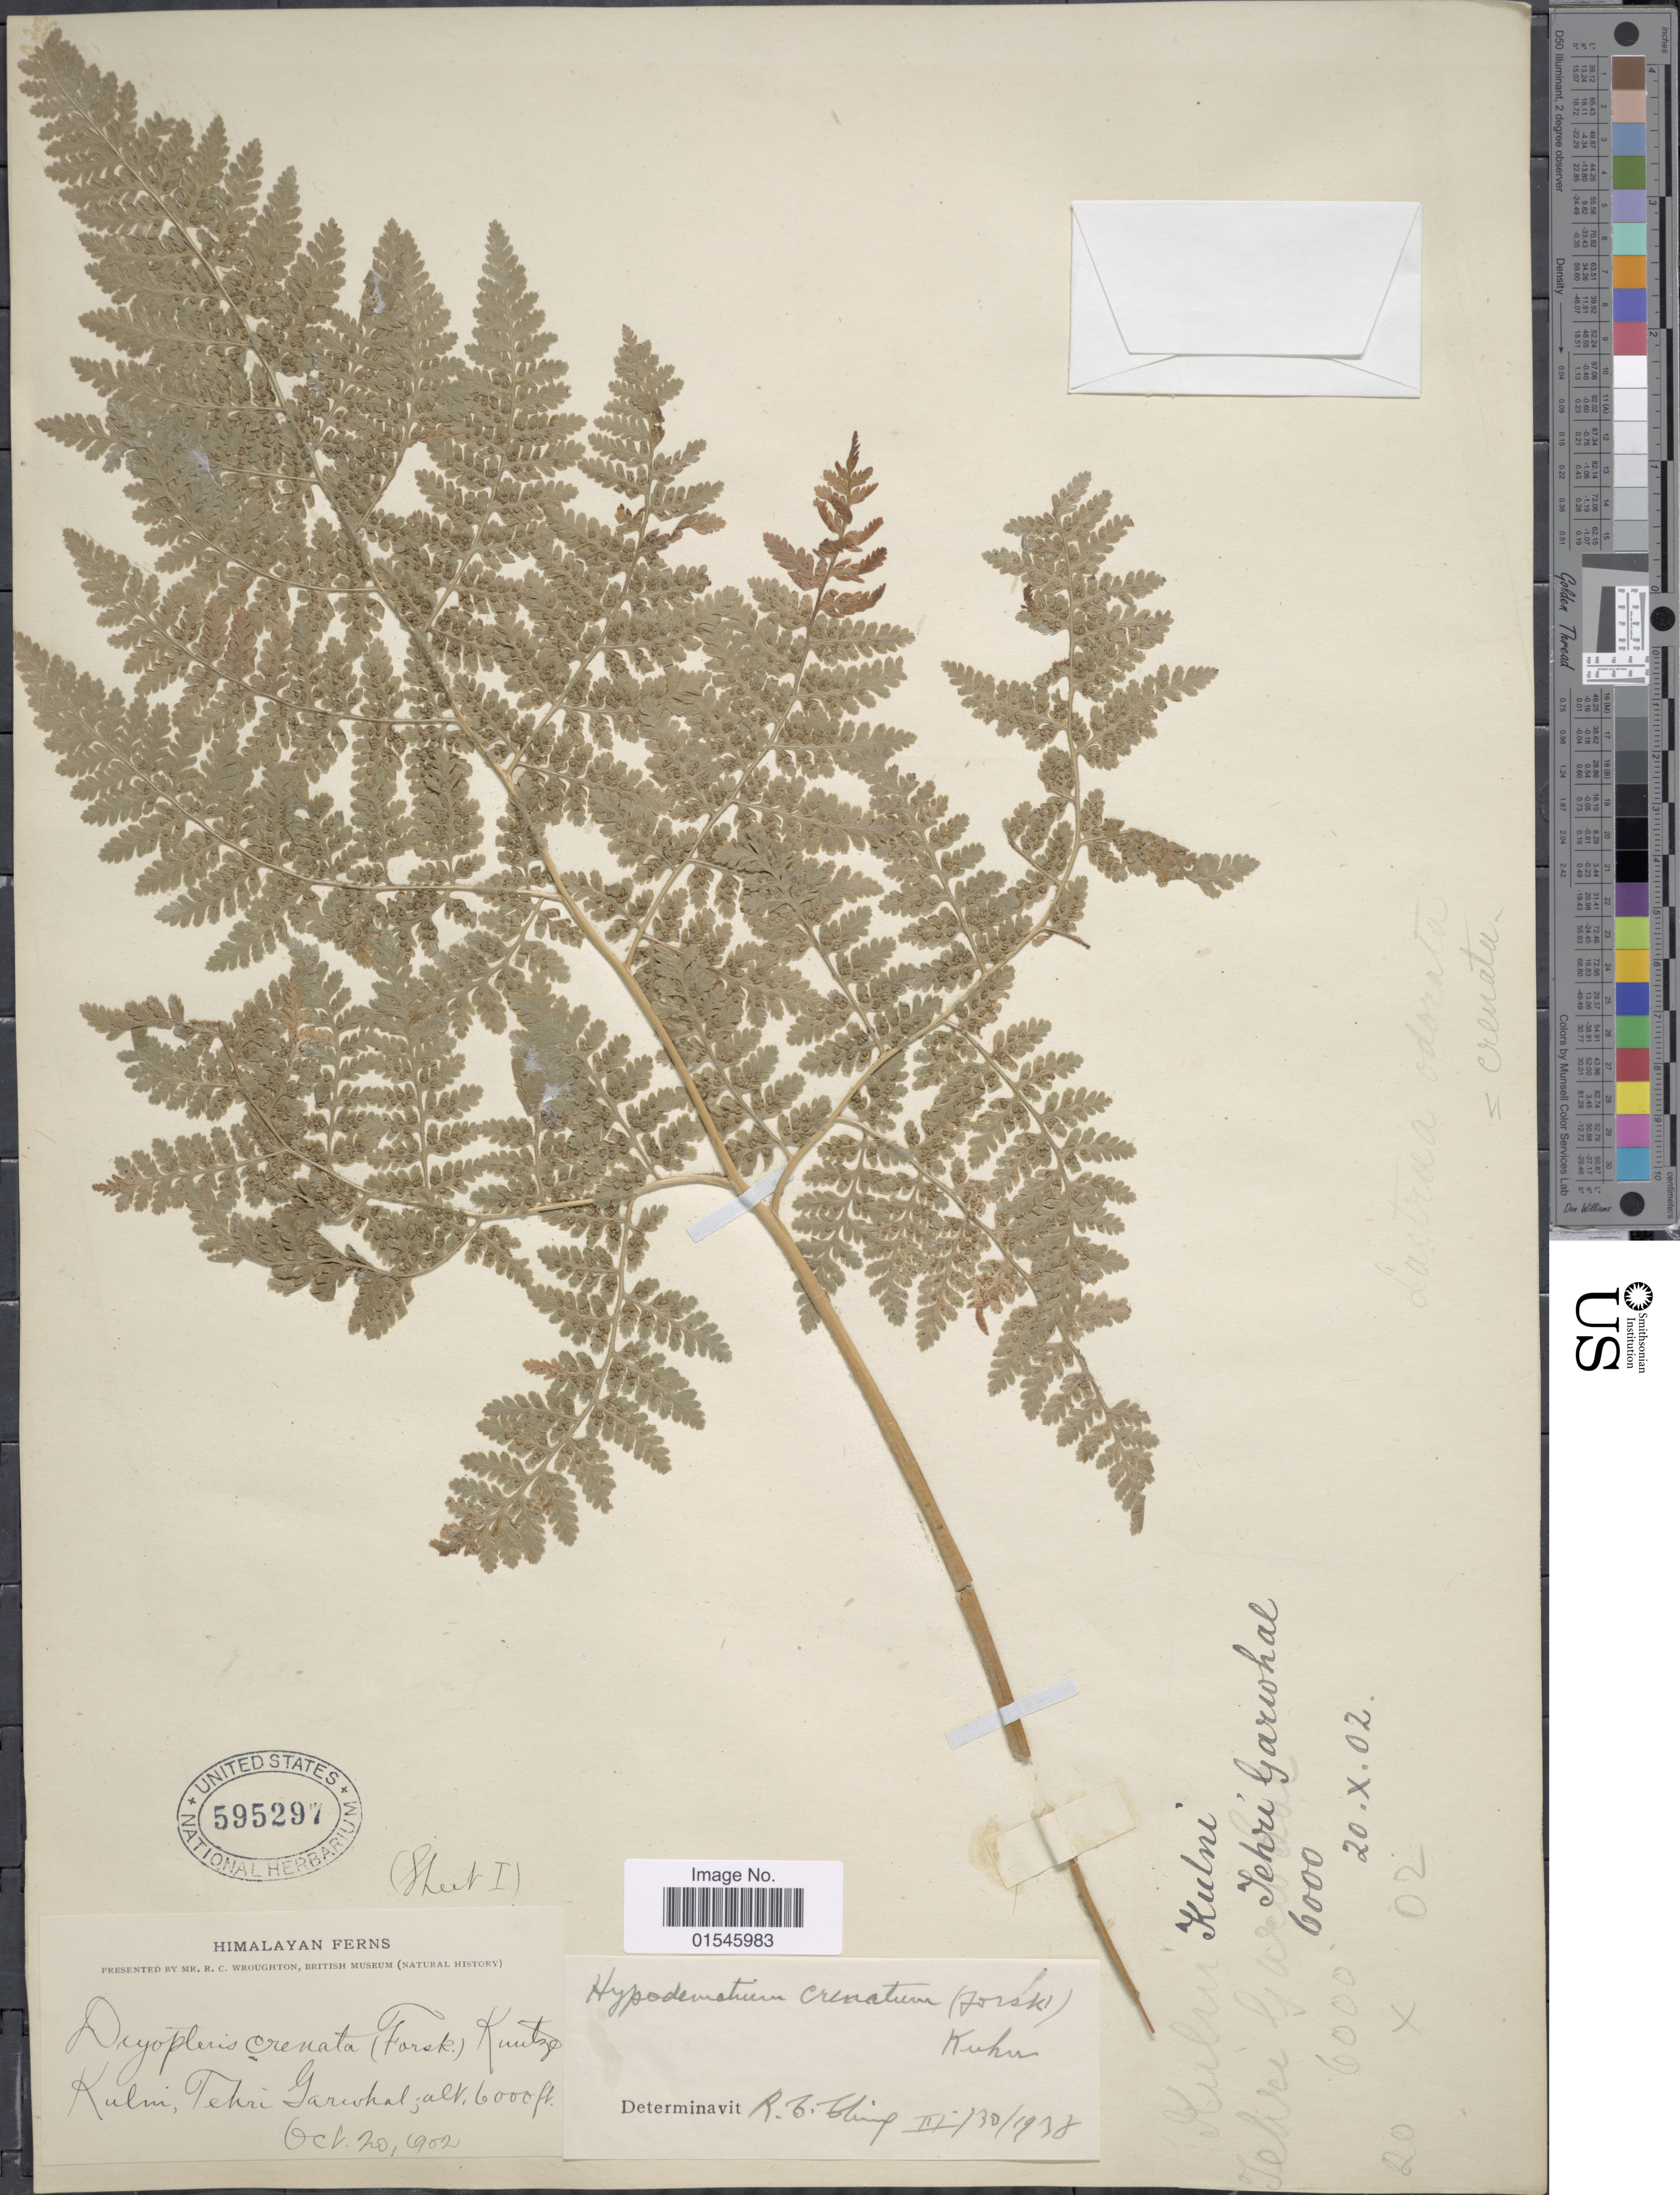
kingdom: Plantae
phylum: Tracheophyta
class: Polypodiopsida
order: Polypodiales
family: Hypodematiaceae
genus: Hypodematium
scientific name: Hypodematium crenatum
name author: (Forssk.) Kuhn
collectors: R. Wroughton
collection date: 1902-10-20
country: India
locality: Himalaya Ferns, Kulni, Tehri Garwhal [interpreted]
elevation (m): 1829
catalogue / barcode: US 595297